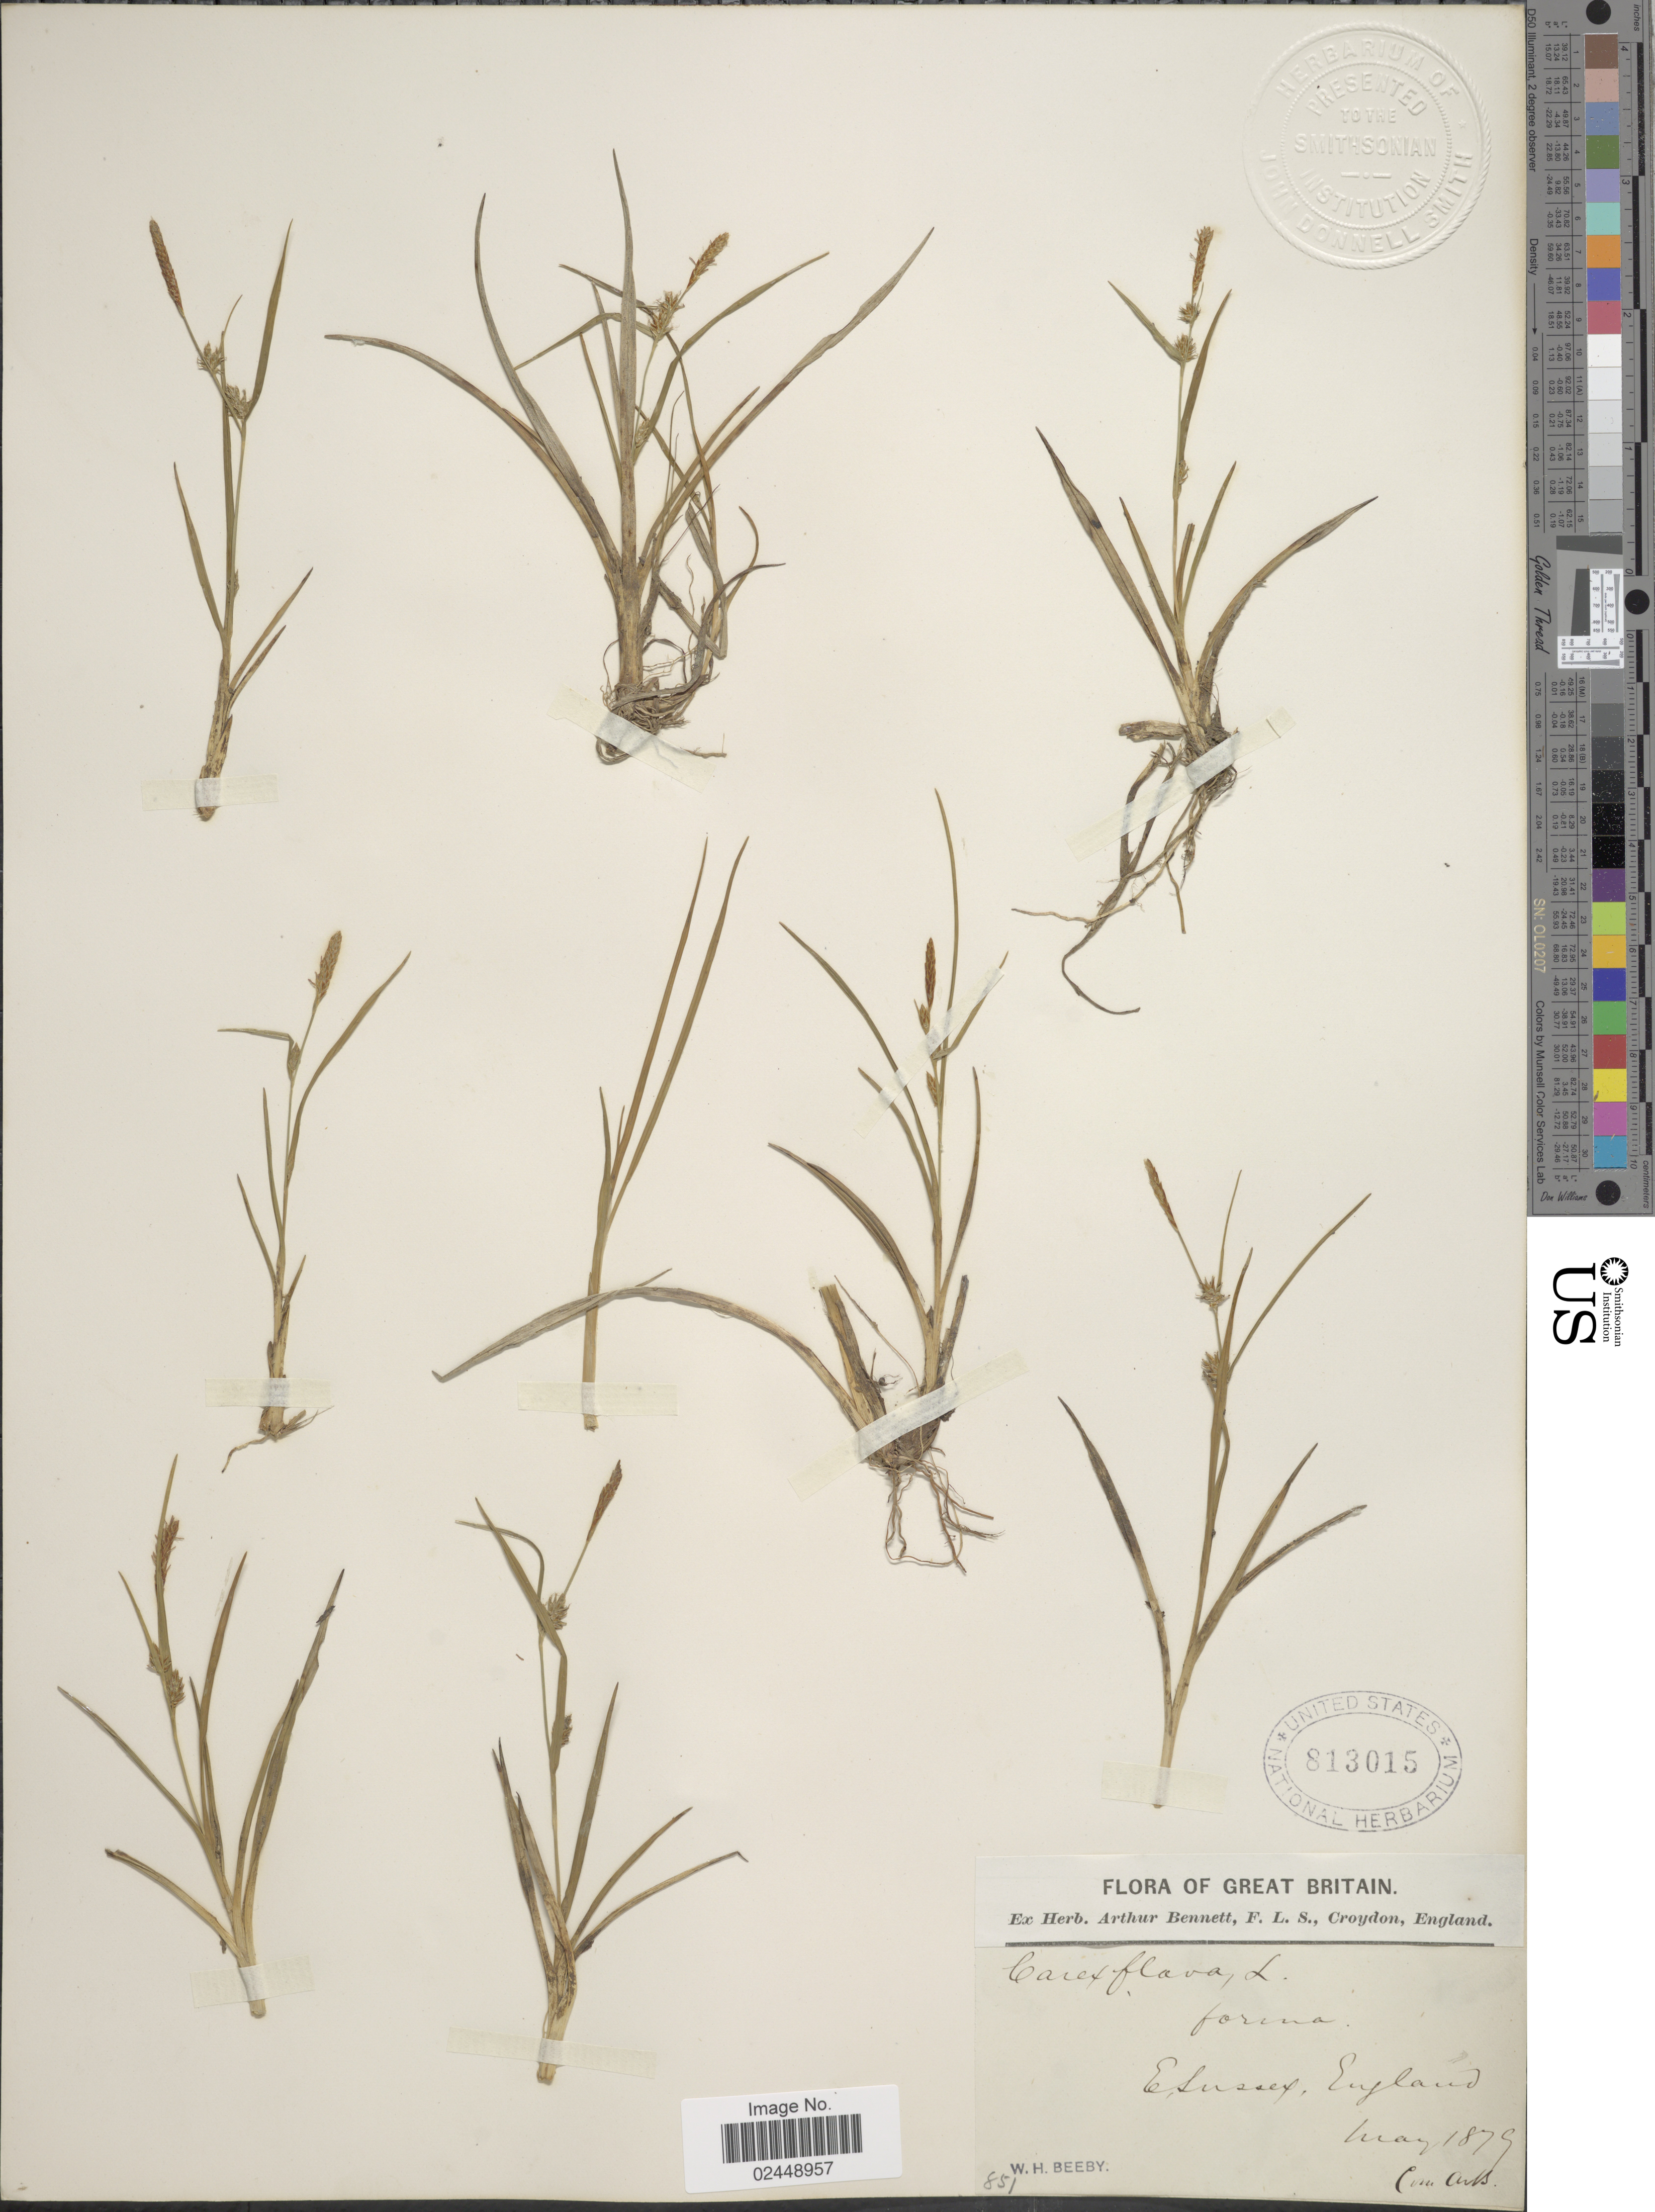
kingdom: Plantae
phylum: Tracheophyta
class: Liliopsida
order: Poales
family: Cyperaceae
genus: Carex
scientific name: Carex flava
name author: L.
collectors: W. Beeby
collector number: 851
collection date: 1879-05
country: United Kingdom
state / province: England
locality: Great Brittain, Essex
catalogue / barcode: US 813015